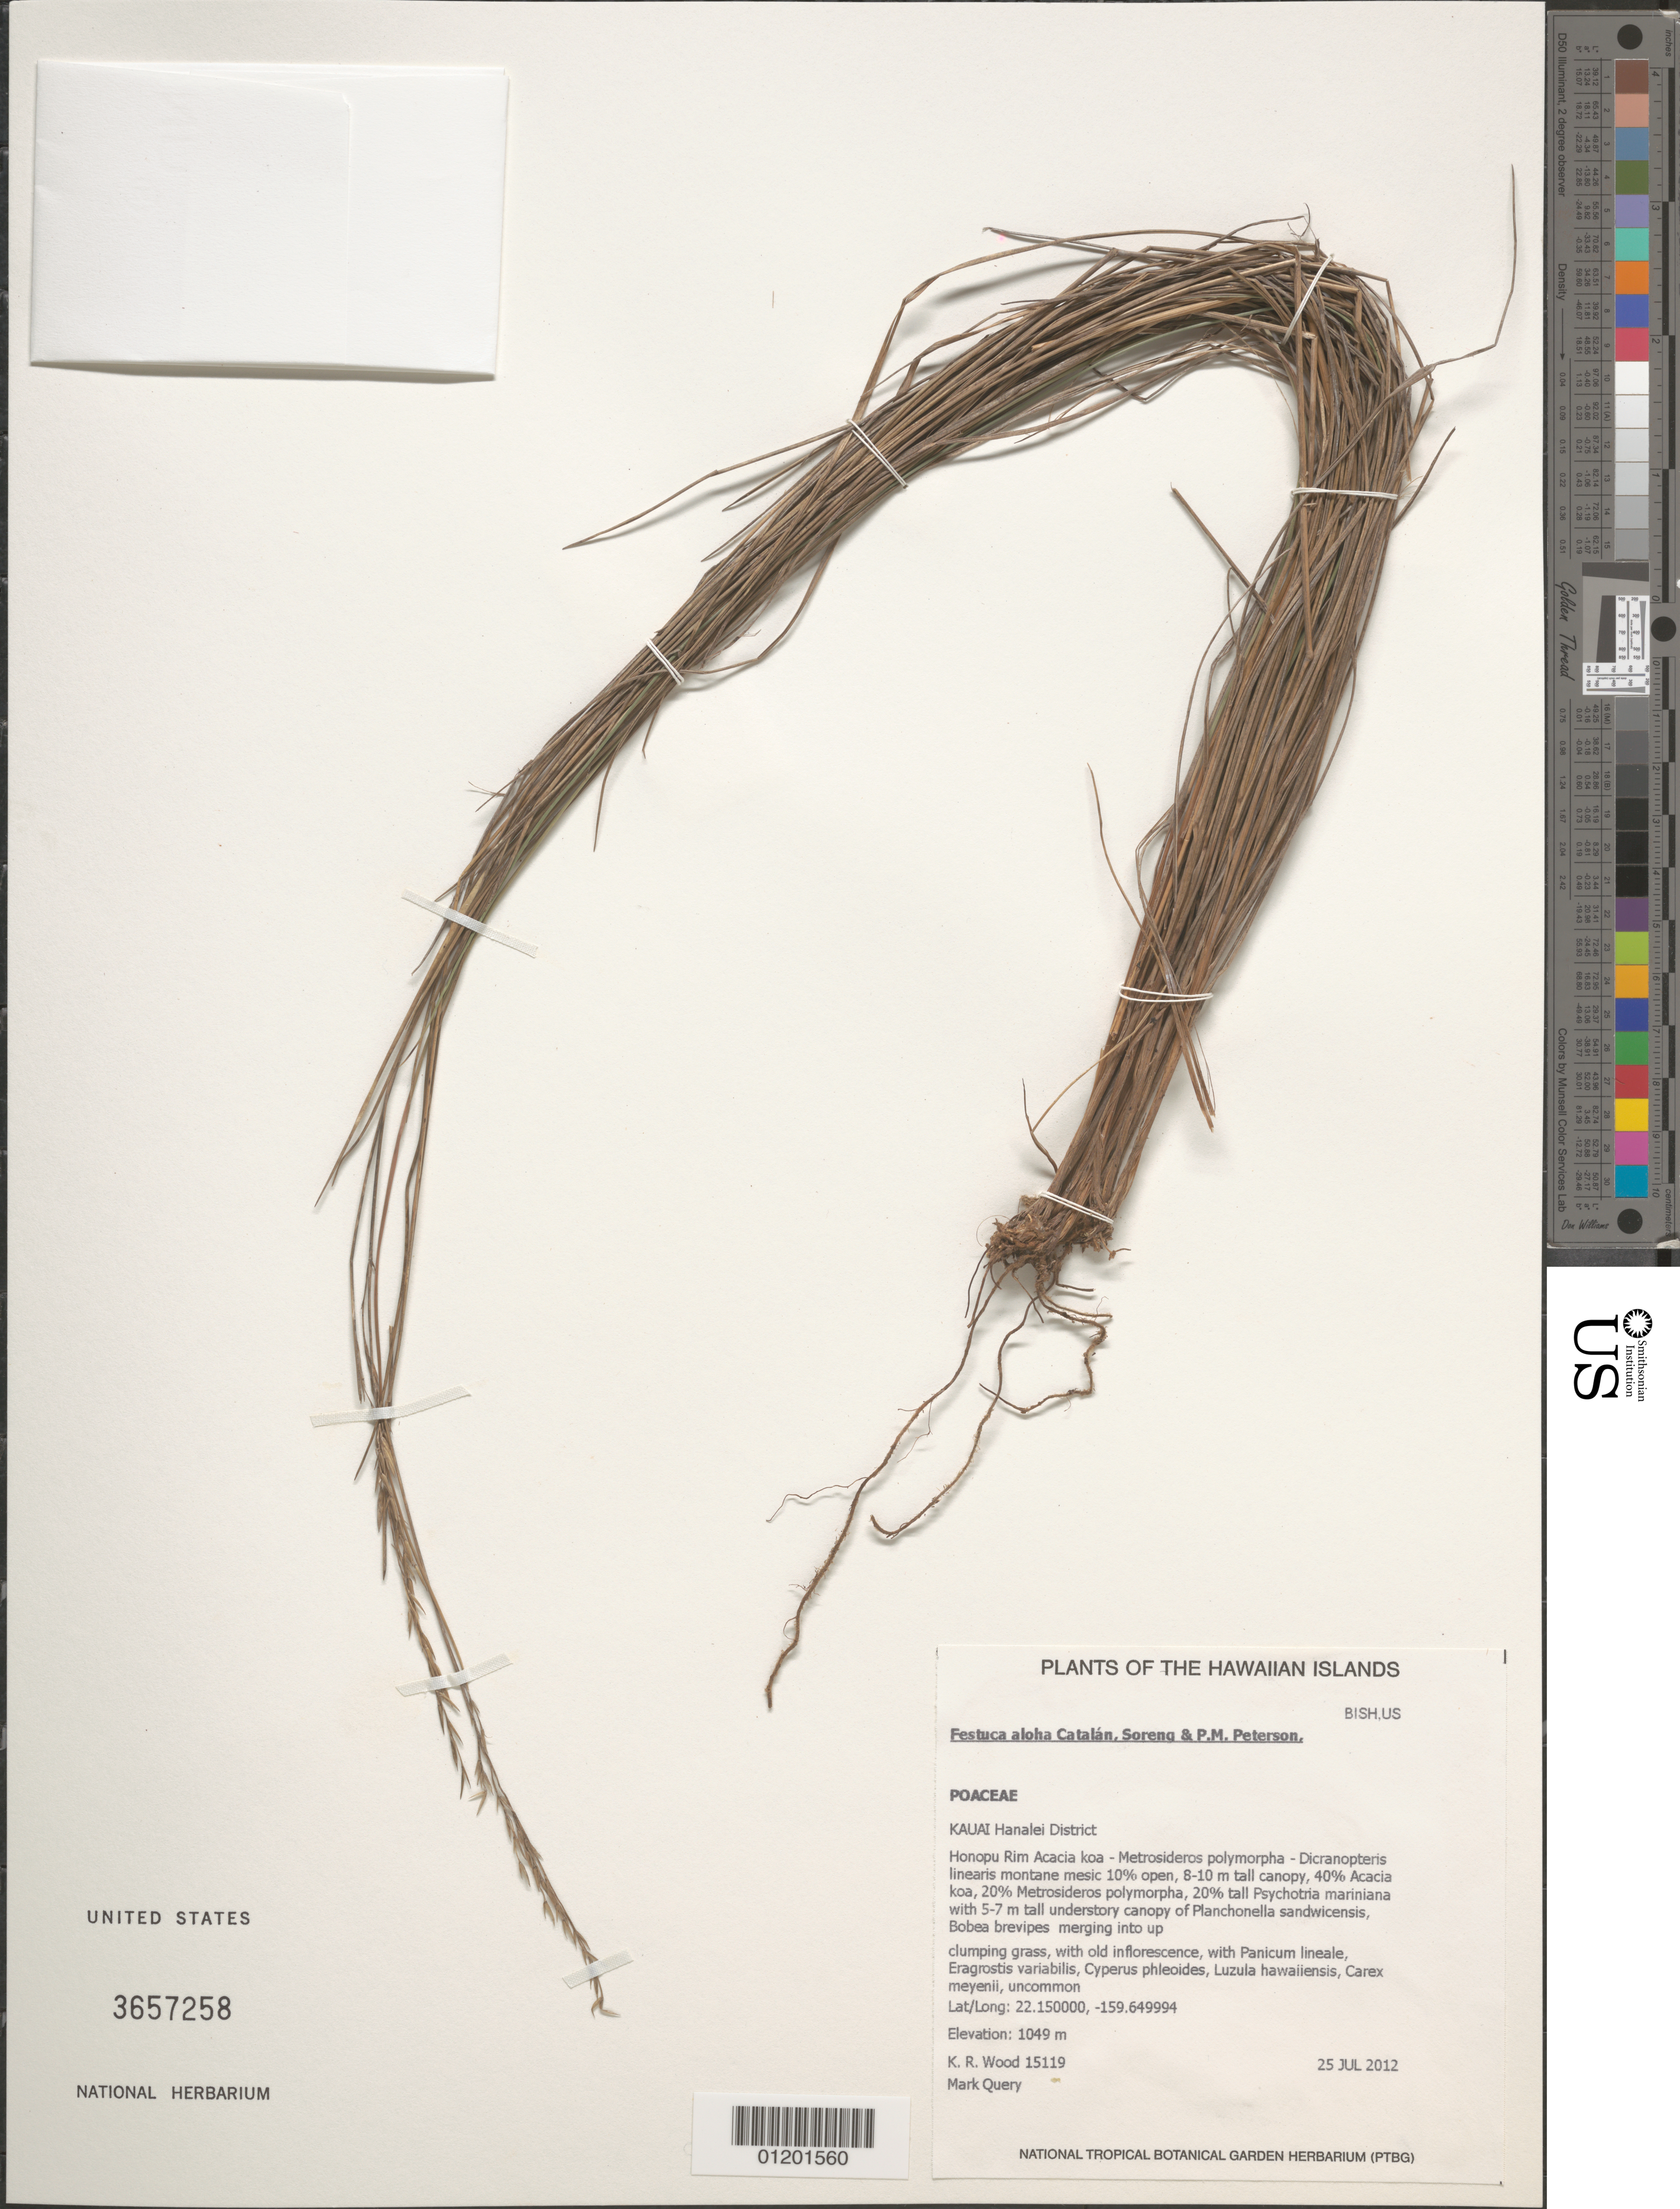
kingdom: Plantae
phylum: Tracheophyta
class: Liliopsida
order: Poales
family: Poaceae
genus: Festuca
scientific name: Festuca aloha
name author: Catalán et al.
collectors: K. R. Wood & M. Query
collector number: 15119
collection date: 2012-07-25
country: United States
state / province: Hawaii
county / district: Kauai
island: Kaua'i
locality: Hanalei District, Honopu Rim.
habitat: Montane mesic forest.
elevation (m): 1049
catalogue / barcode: US 3657258